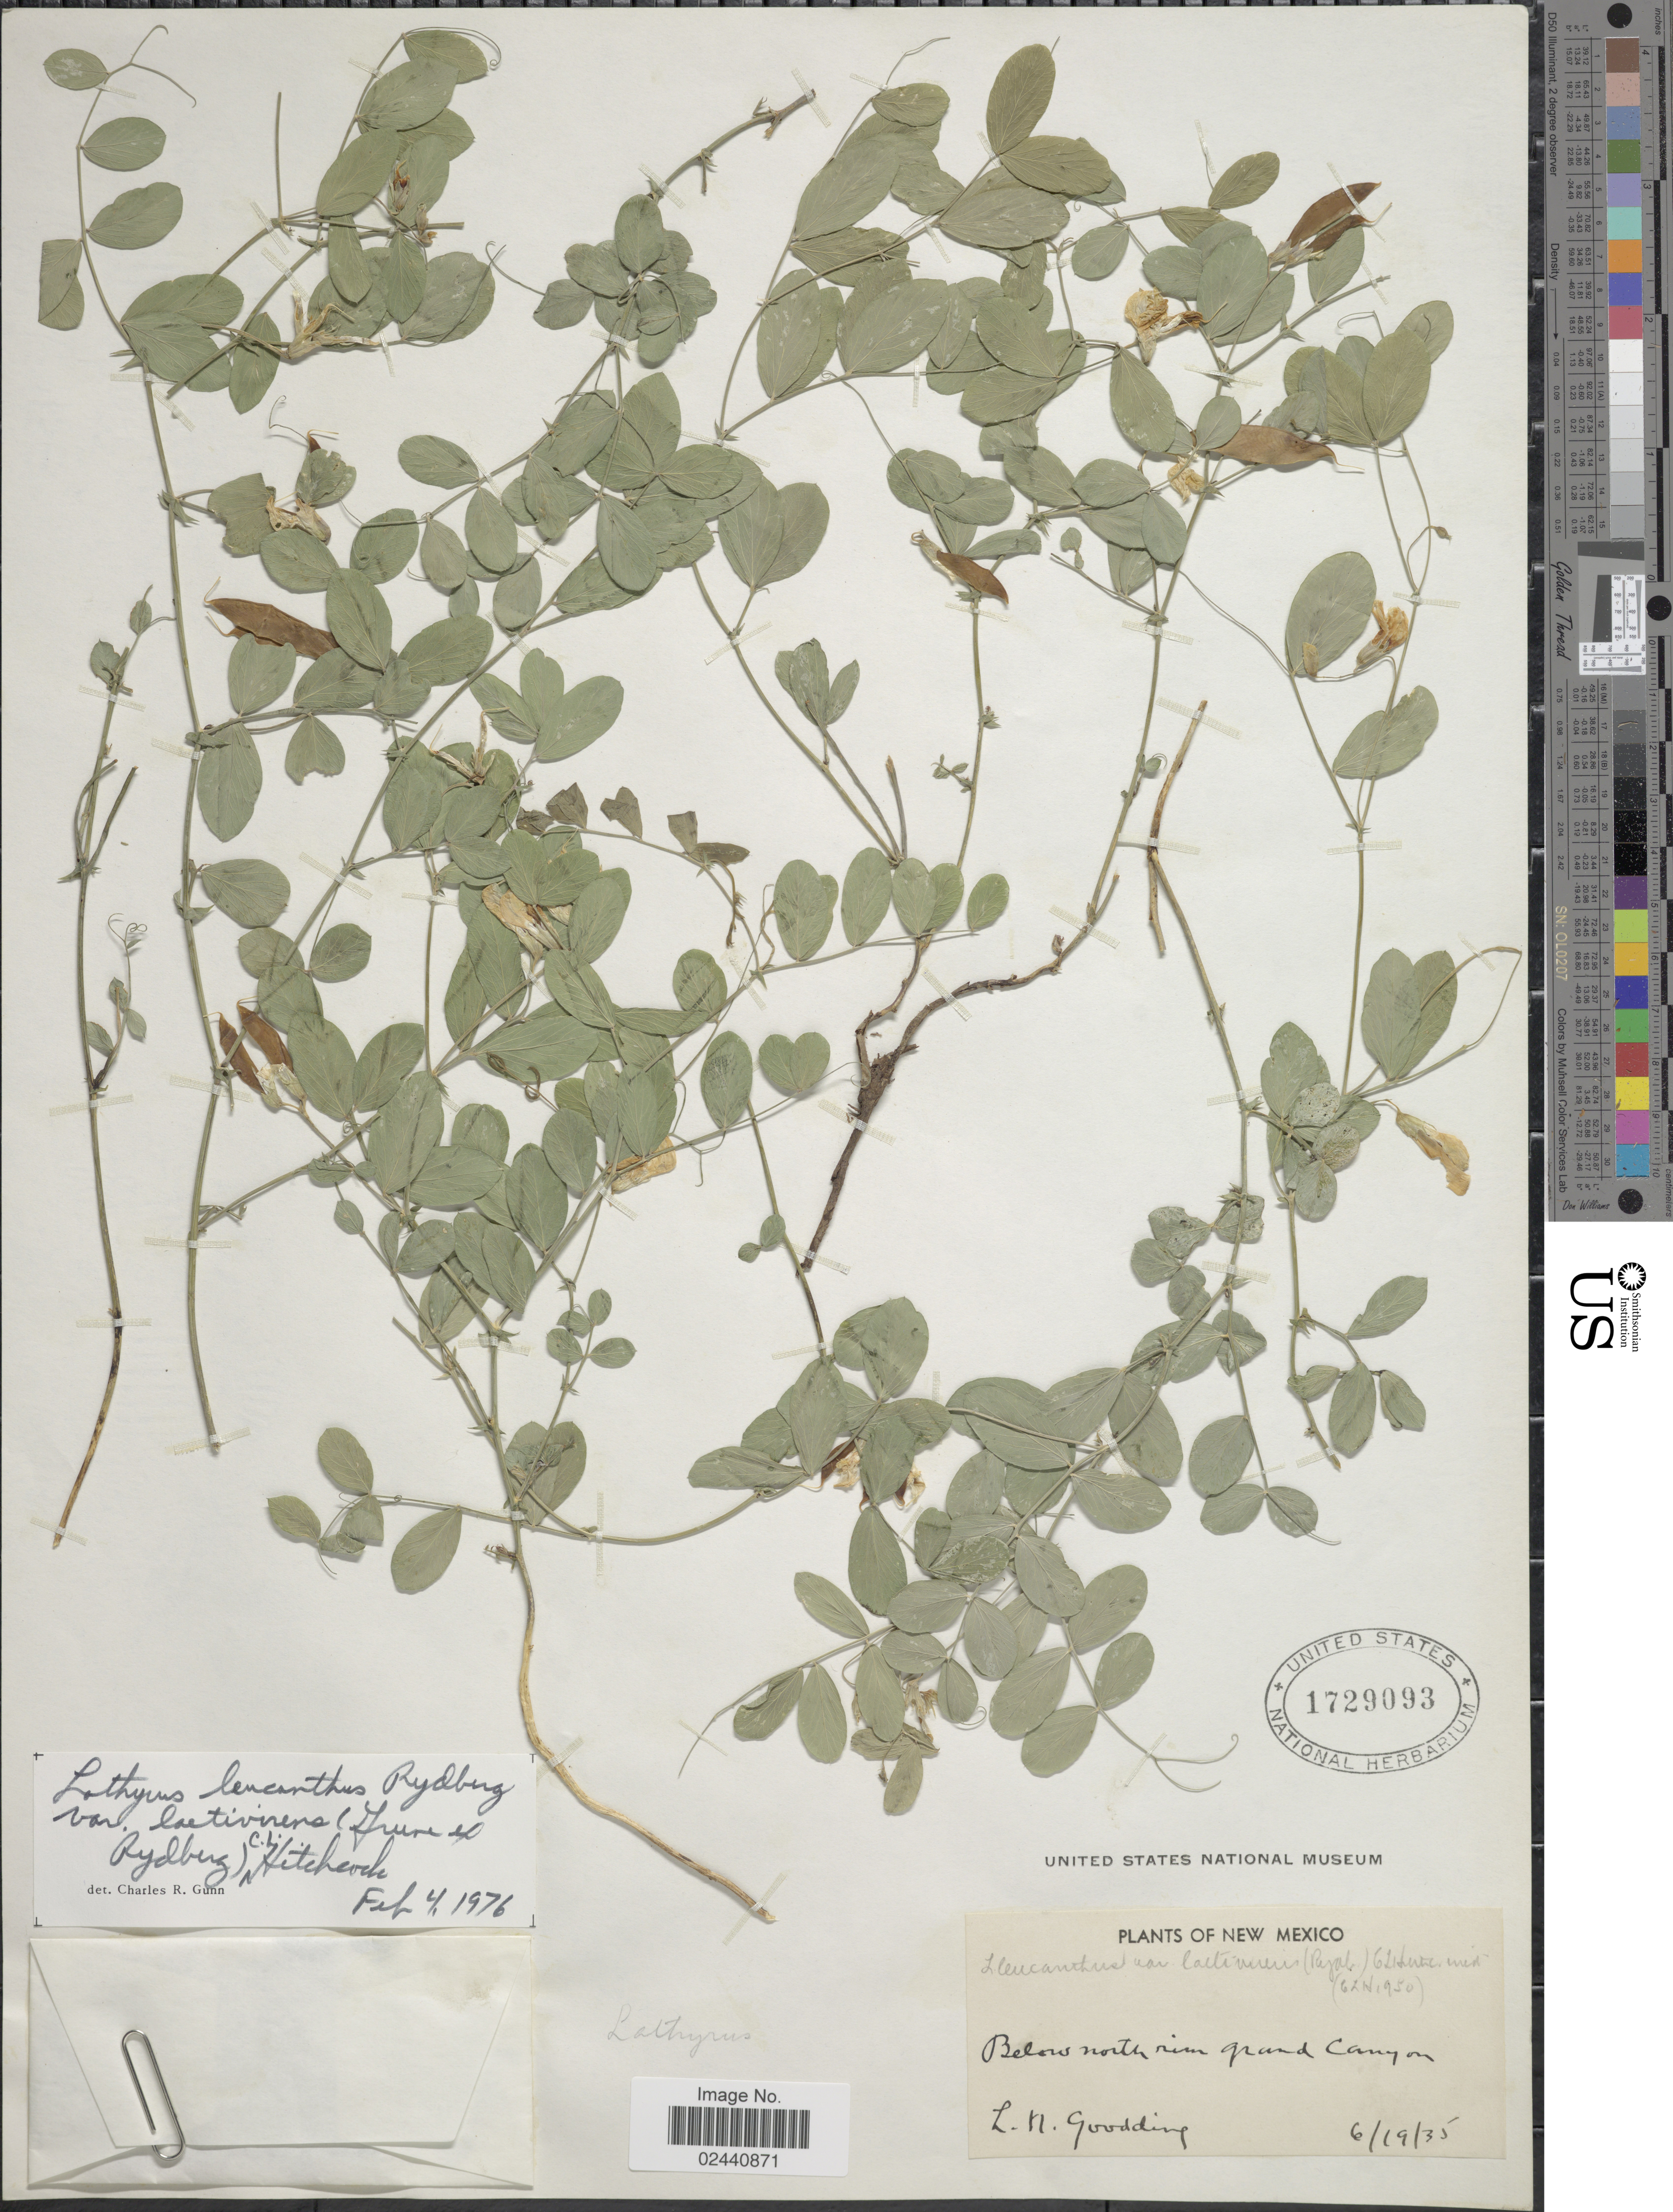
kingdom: Plantae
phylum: Tracheophyta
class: Magnoliopsida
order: Fabales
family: Fabaceae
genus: Lathyrus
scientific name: Lathyrus leucanthus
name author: Rydb.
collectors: L. N. Goodding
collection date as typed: Transcribed d/m/y: 19/6/35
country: United States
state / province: Arizona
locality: Below north rim, Grand Canyon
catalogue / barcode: US 1729093